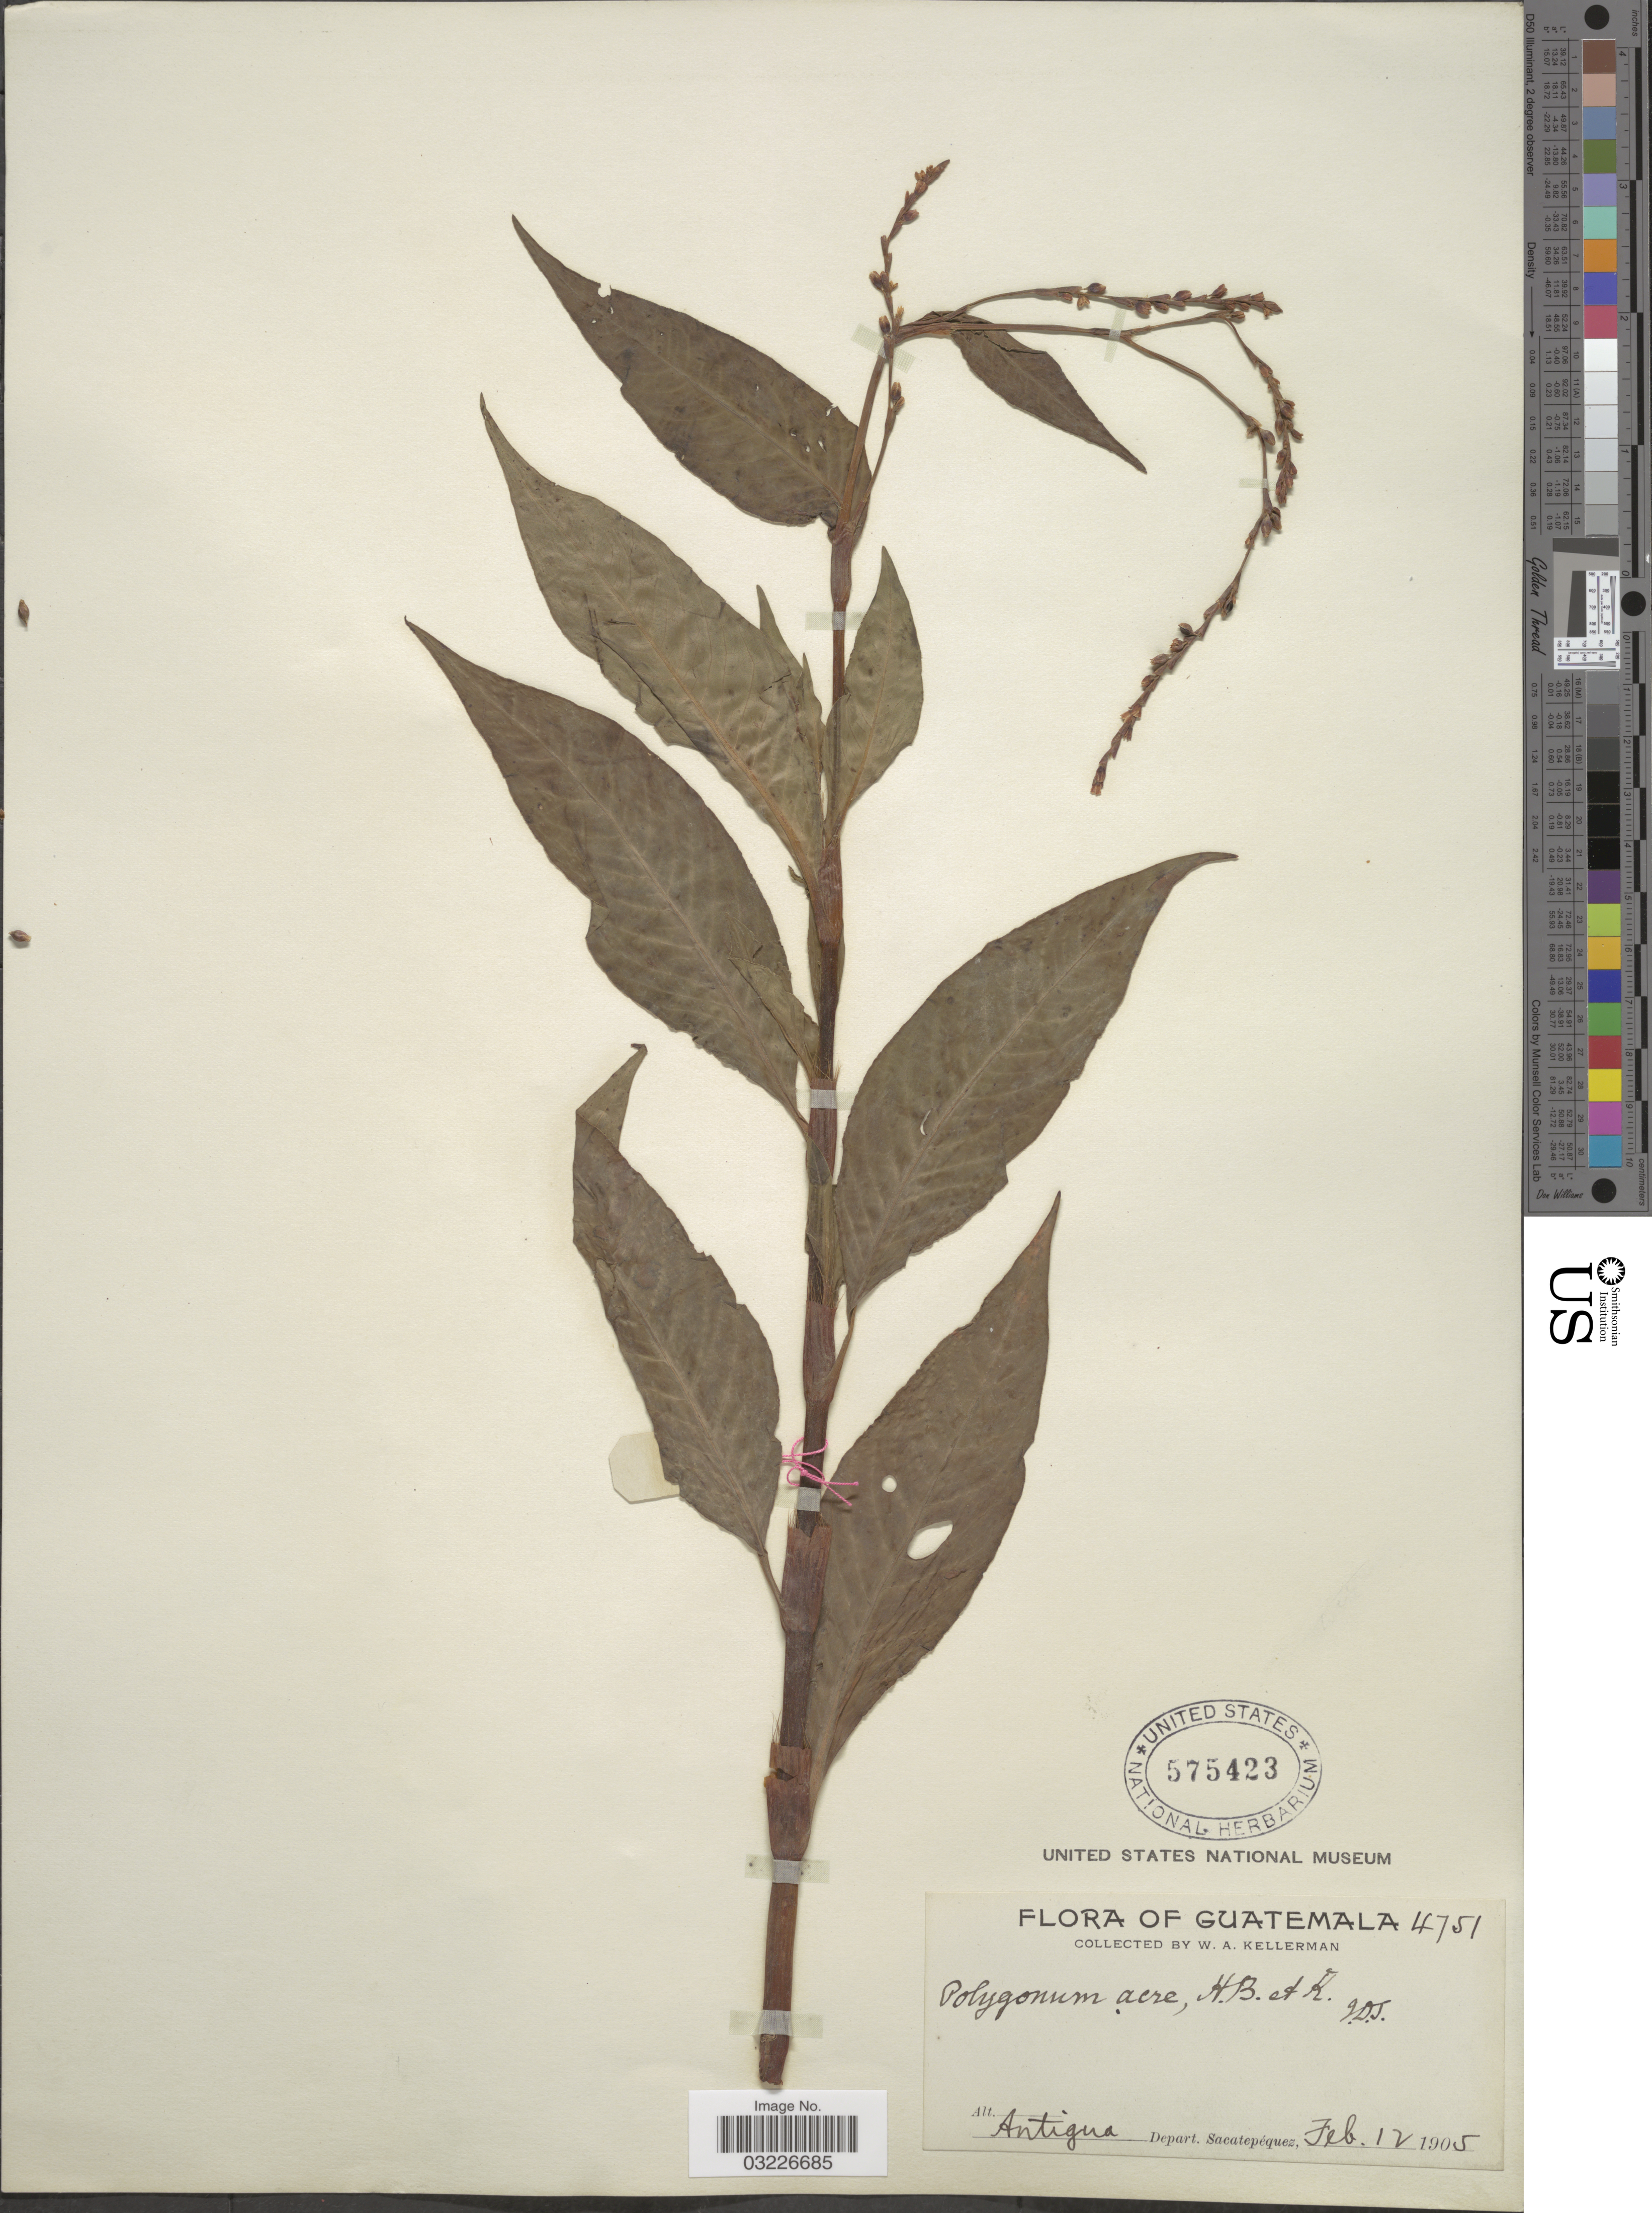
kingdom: Plantae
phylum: Tracheophyta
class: Magnoliopsida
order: Caryophyllales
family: Polygonaceae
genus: Persicaria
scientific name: Persicaria punctata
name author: (Elliott) Small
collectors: W. Kellerman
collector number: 4751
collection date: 1905-02-12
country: Guatemala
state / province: Sacatepéquez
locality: Antigua, Depart. Sacatepéquez.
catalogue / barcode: US 575423